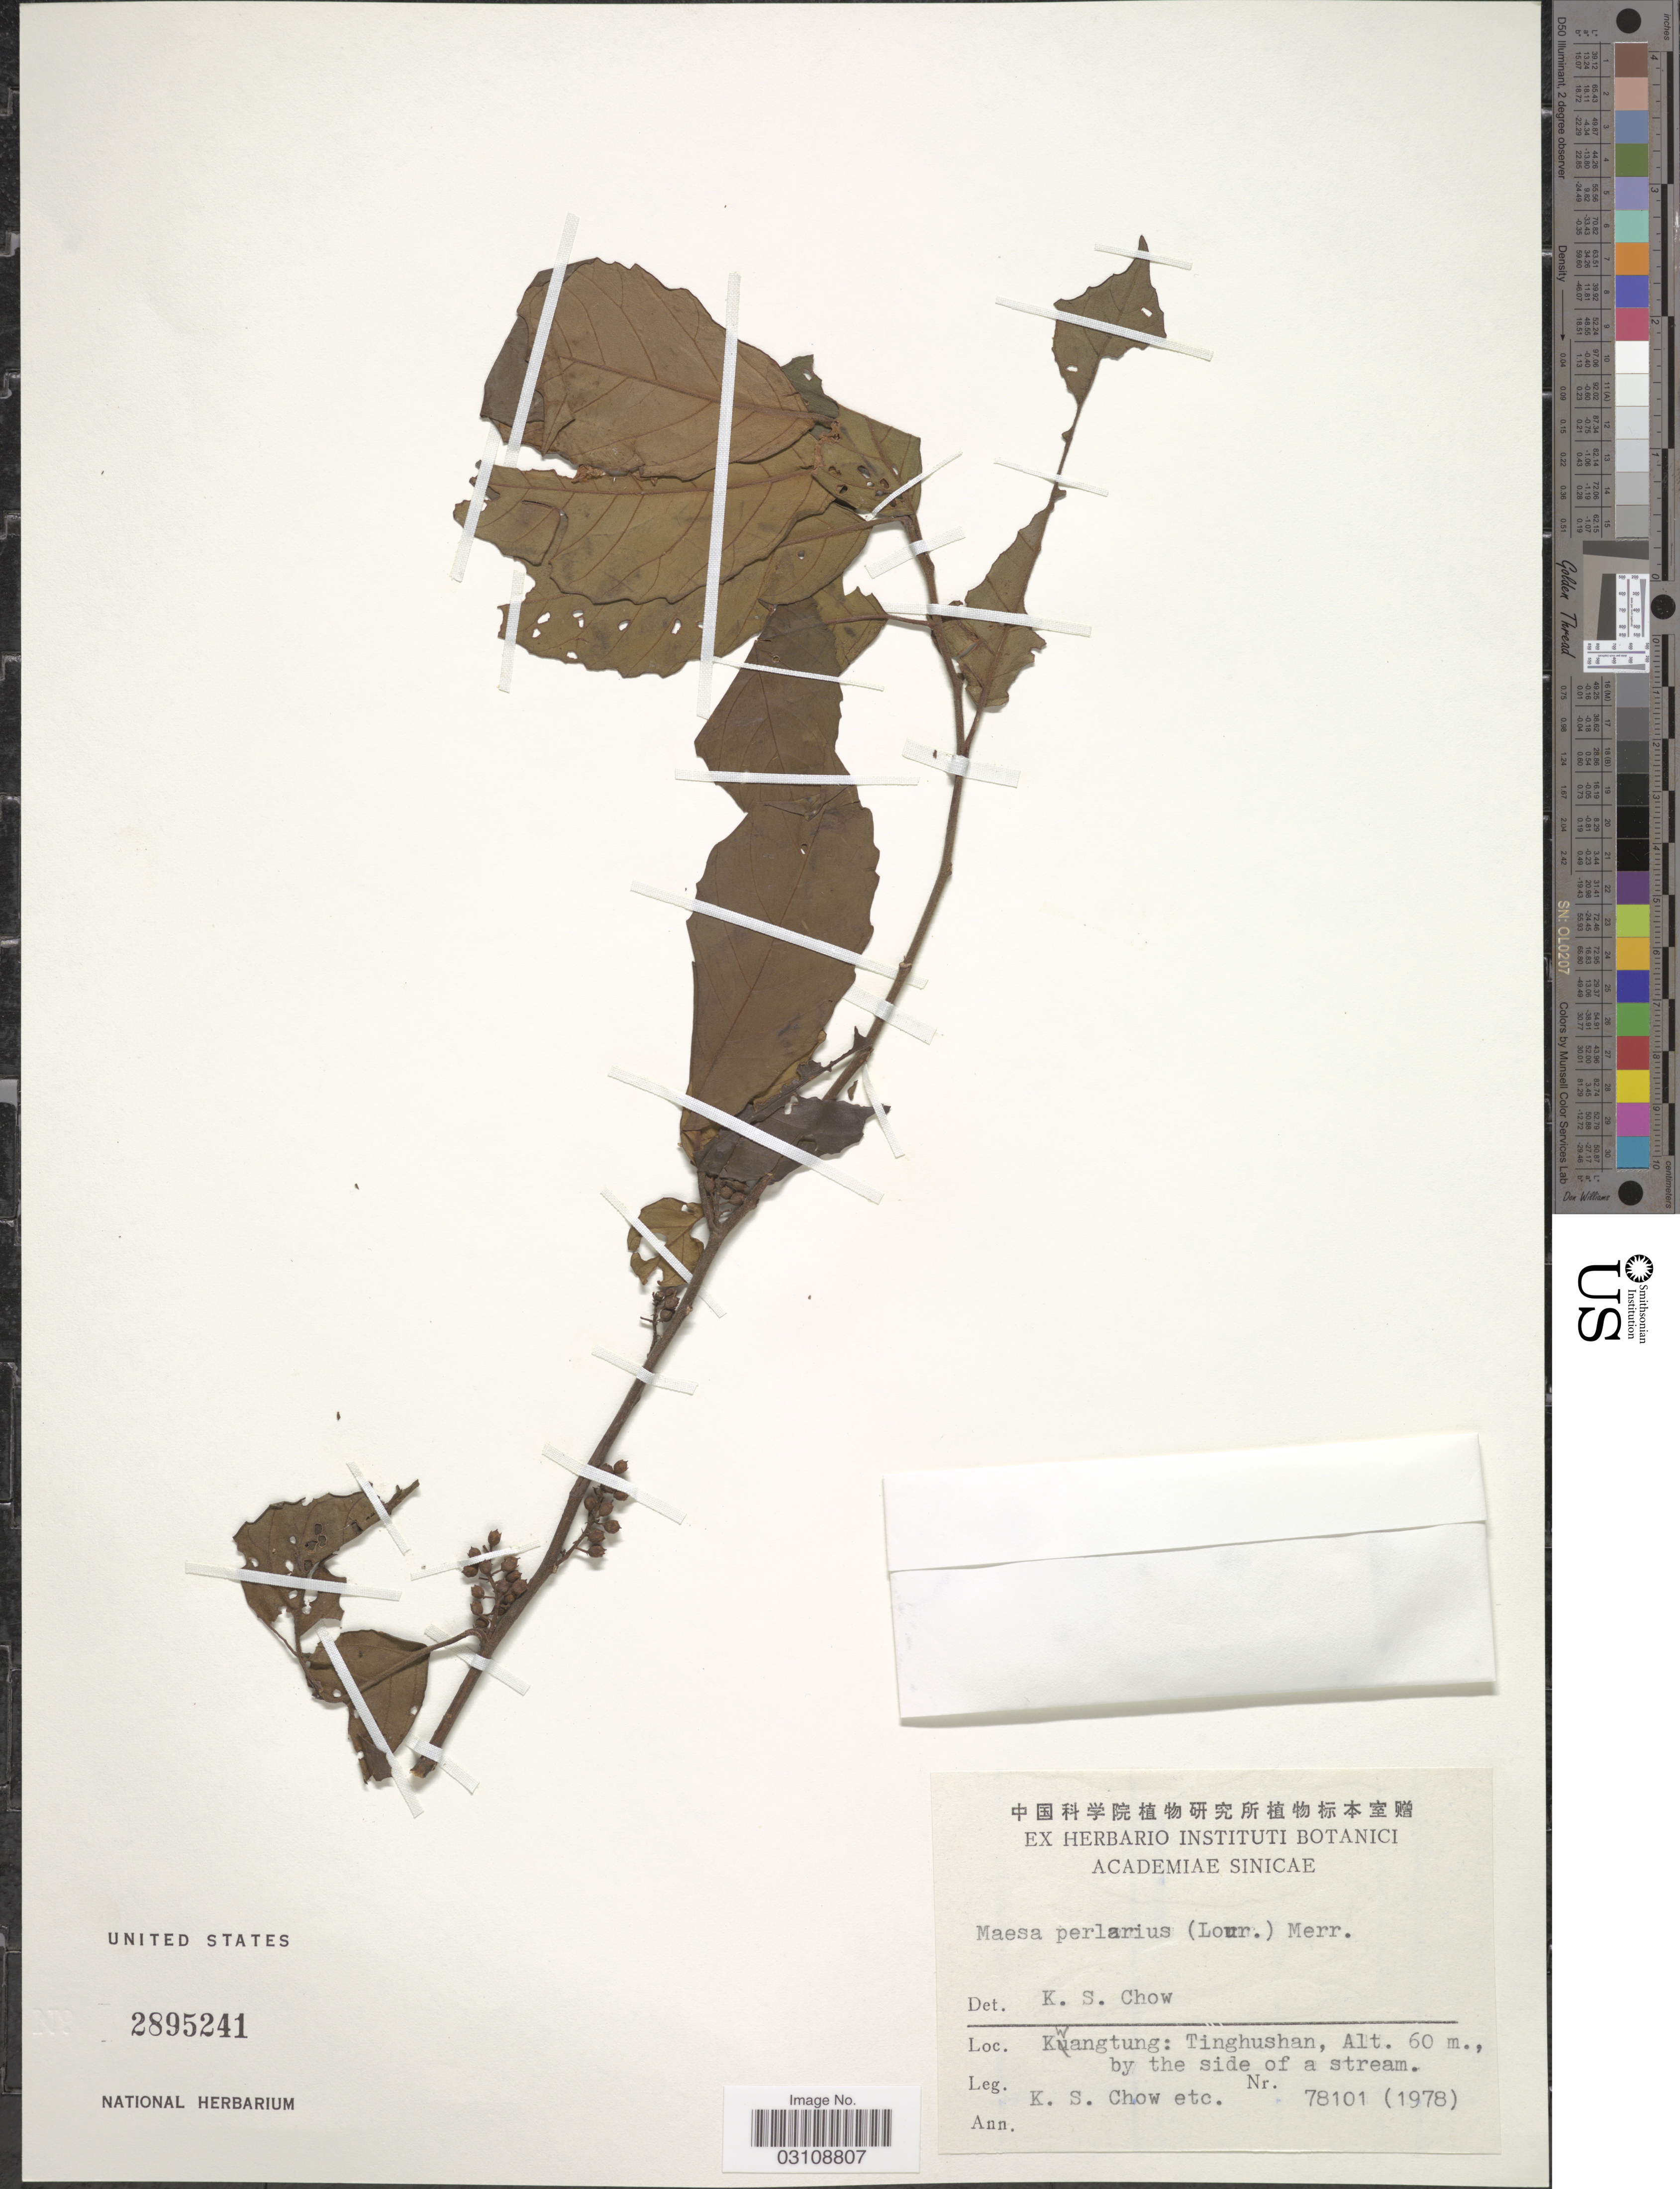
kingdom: Plantae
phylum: Tracheophyta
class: Magnoliopsida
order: Ericales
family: Primulaceae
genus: Maesa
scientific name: Maesa perlaria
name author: (Lour.) Merr.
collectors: K. S. Chow & et al.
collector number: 78101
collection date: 1978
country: China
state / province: Guangdong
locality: Kwangtung: Tinghushan.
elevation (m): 60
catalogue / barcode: US 2895241